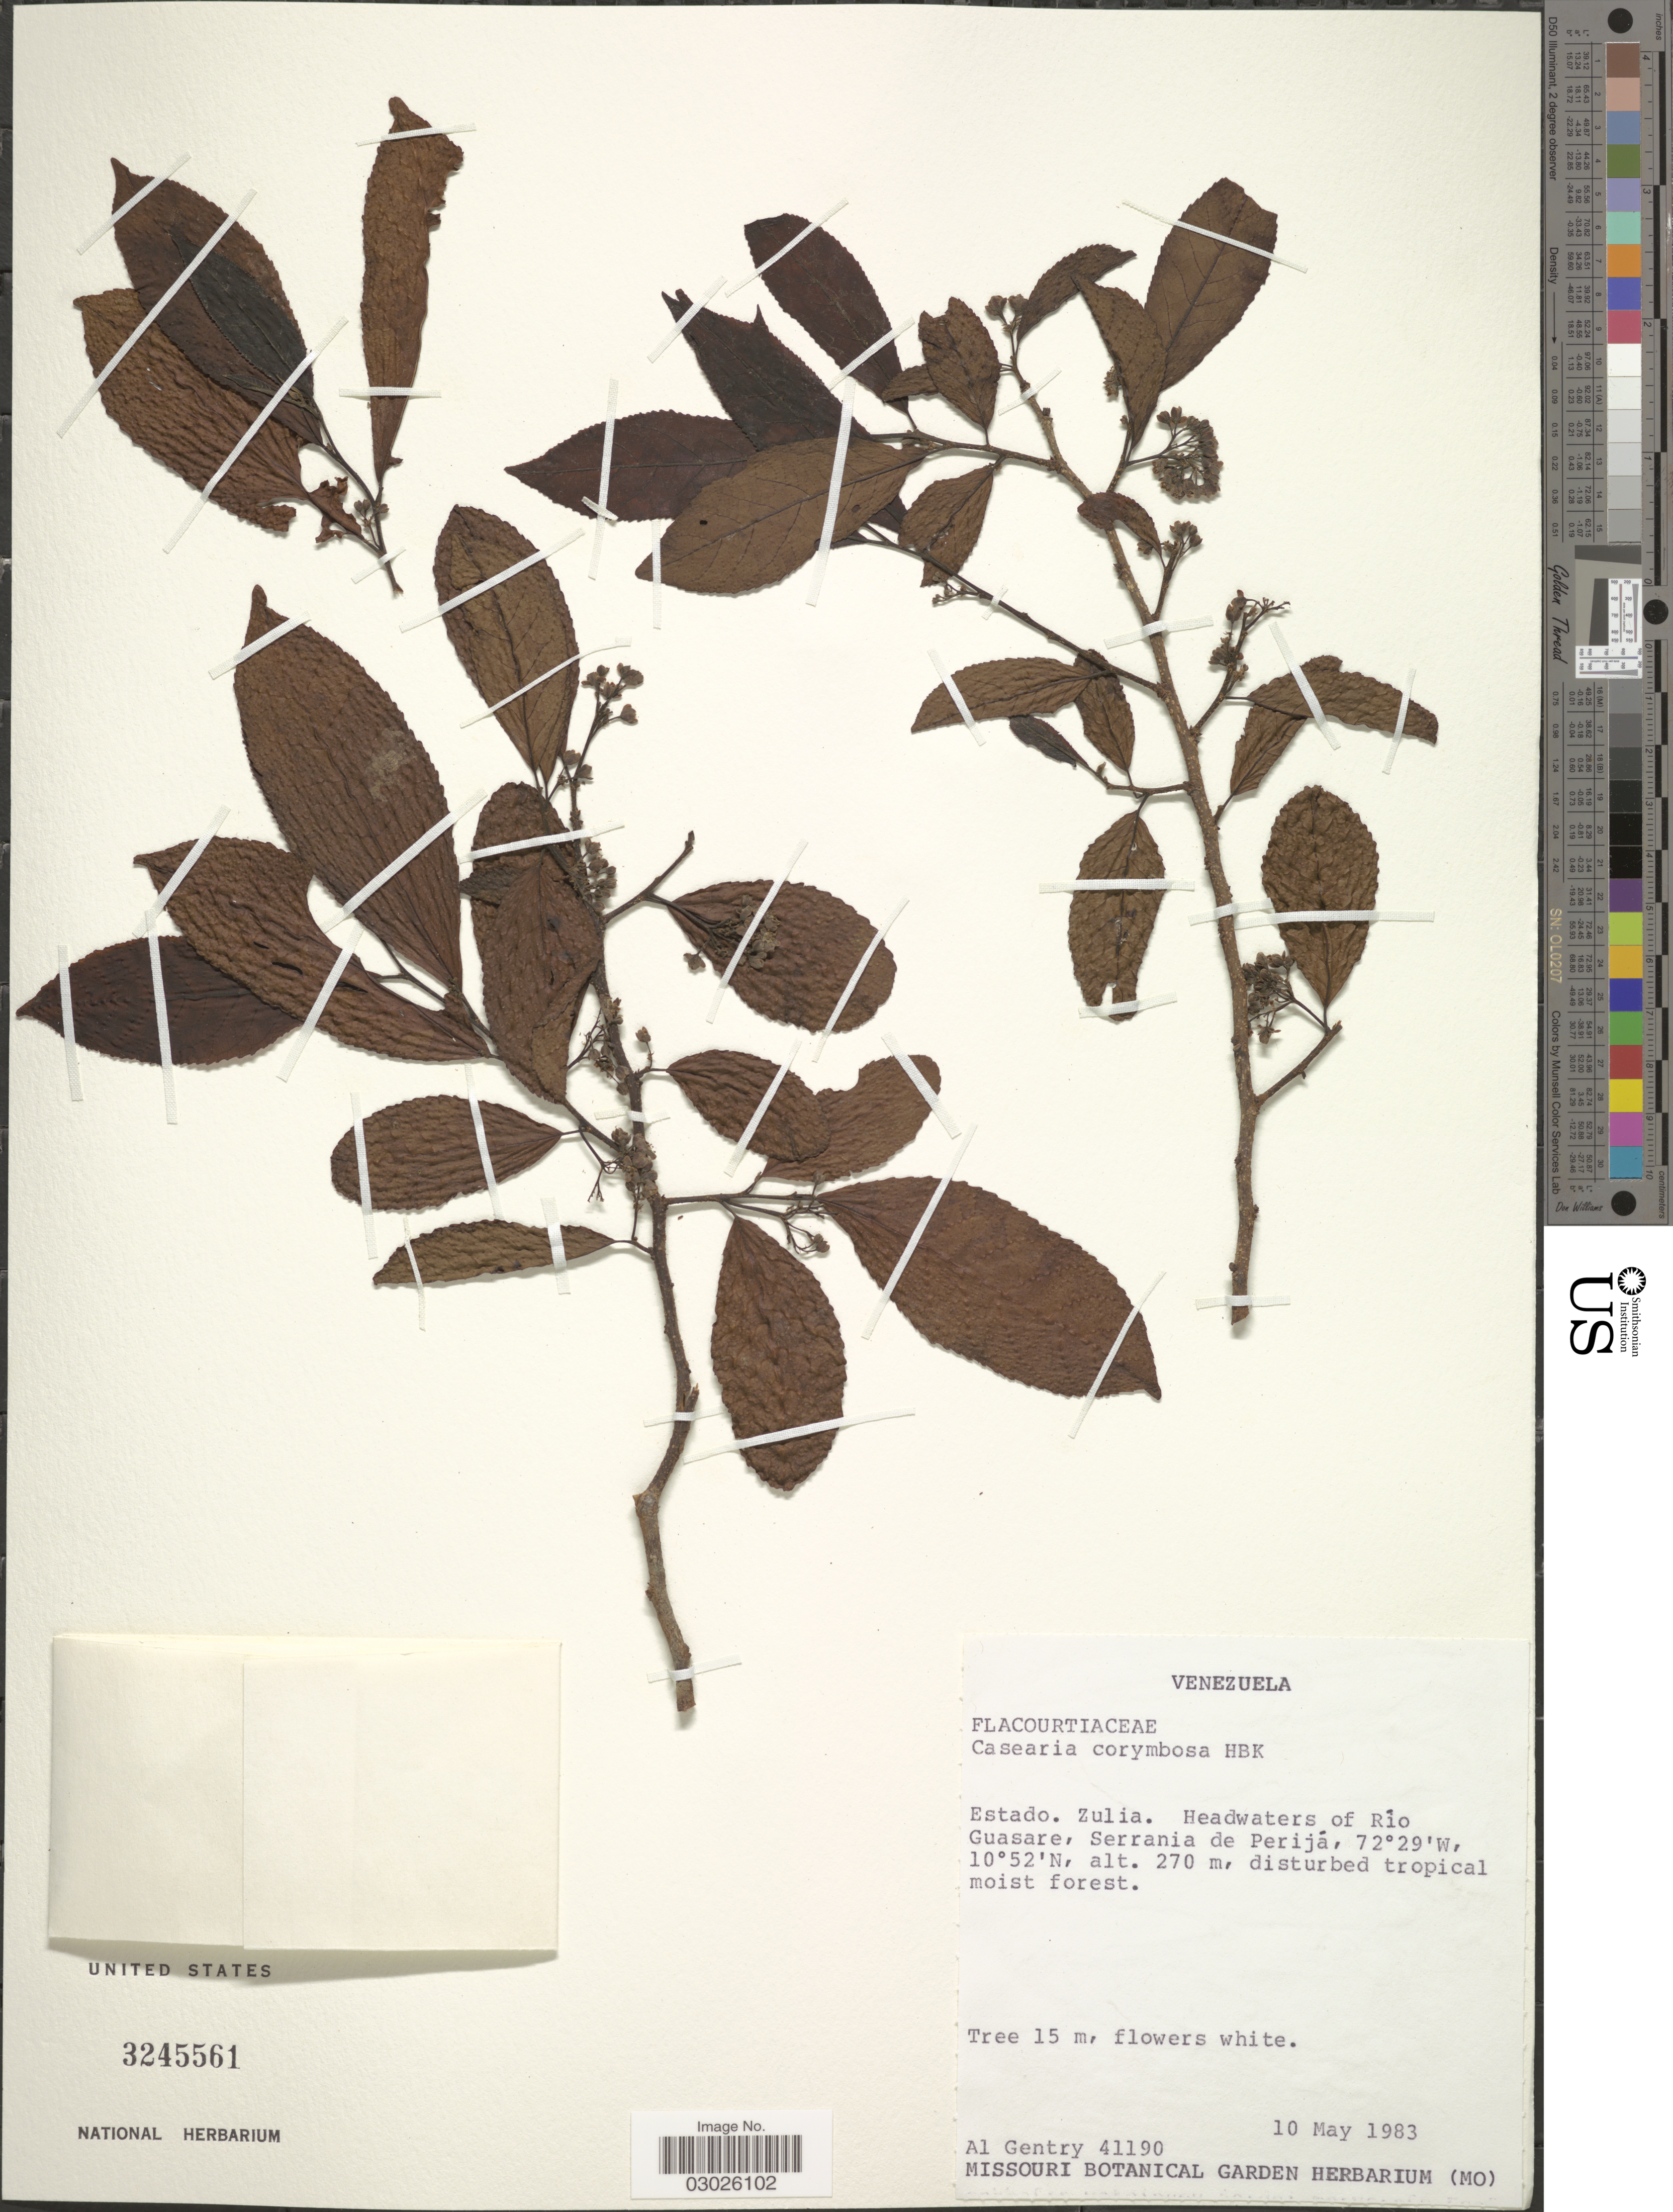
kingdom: Plantae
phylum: Tracheophyta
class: Magnoliopsida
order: Malpighiales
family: Salicaceae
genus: Casearia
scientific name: Casearia corymbosa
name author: Kunth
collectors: A. H. Gentry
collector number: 41190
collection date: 1983-05-10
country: Venezuela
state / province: Zulia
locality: Headwaters of Rio Guasare, Serrania de Perijá.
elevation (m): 270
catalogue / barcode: US 3245561